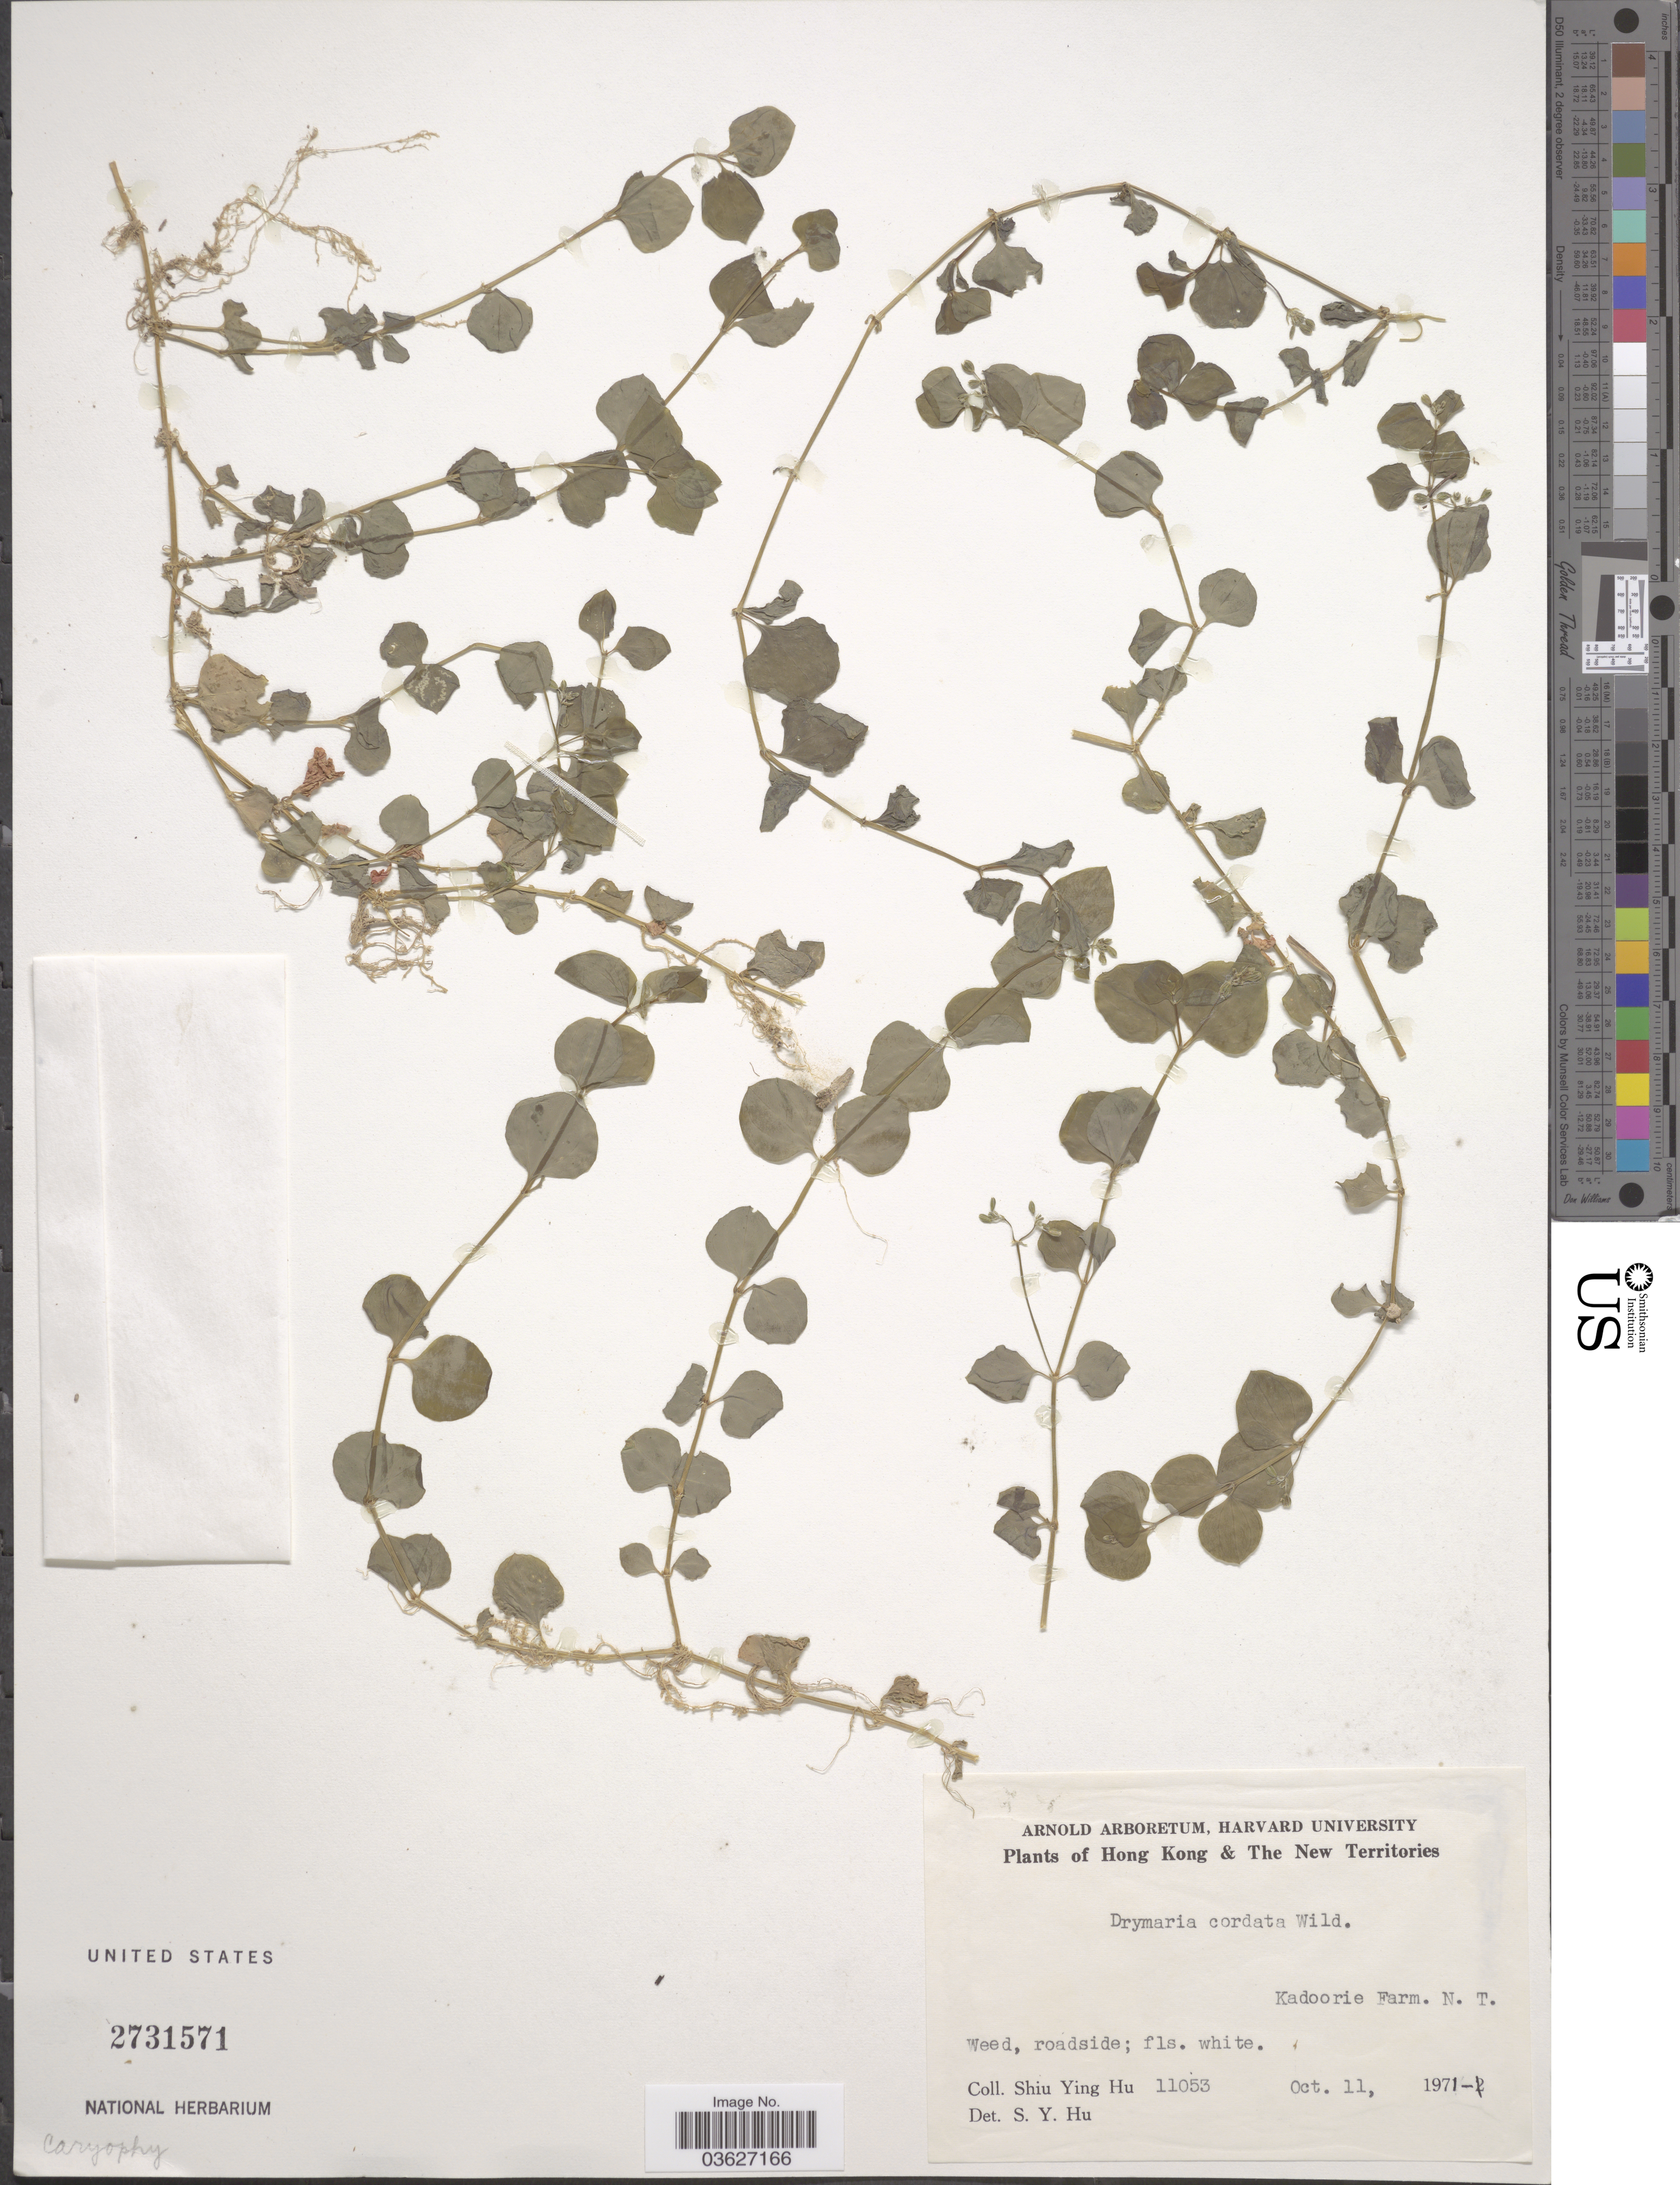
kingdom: Plantae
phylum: Tracheophyta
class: Magnoliopsida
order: Caryophyllales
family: Caryophyllaceae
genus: Drymaria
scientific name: Drymaria cordata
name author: (L.) Willd. ex Schult.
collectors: S. Y. Hu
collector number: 11053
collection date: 1971-10-11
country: China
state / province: Hong Kong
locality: The New Territories. Kadoorie Farm. N. T.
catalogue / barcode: US 2731571